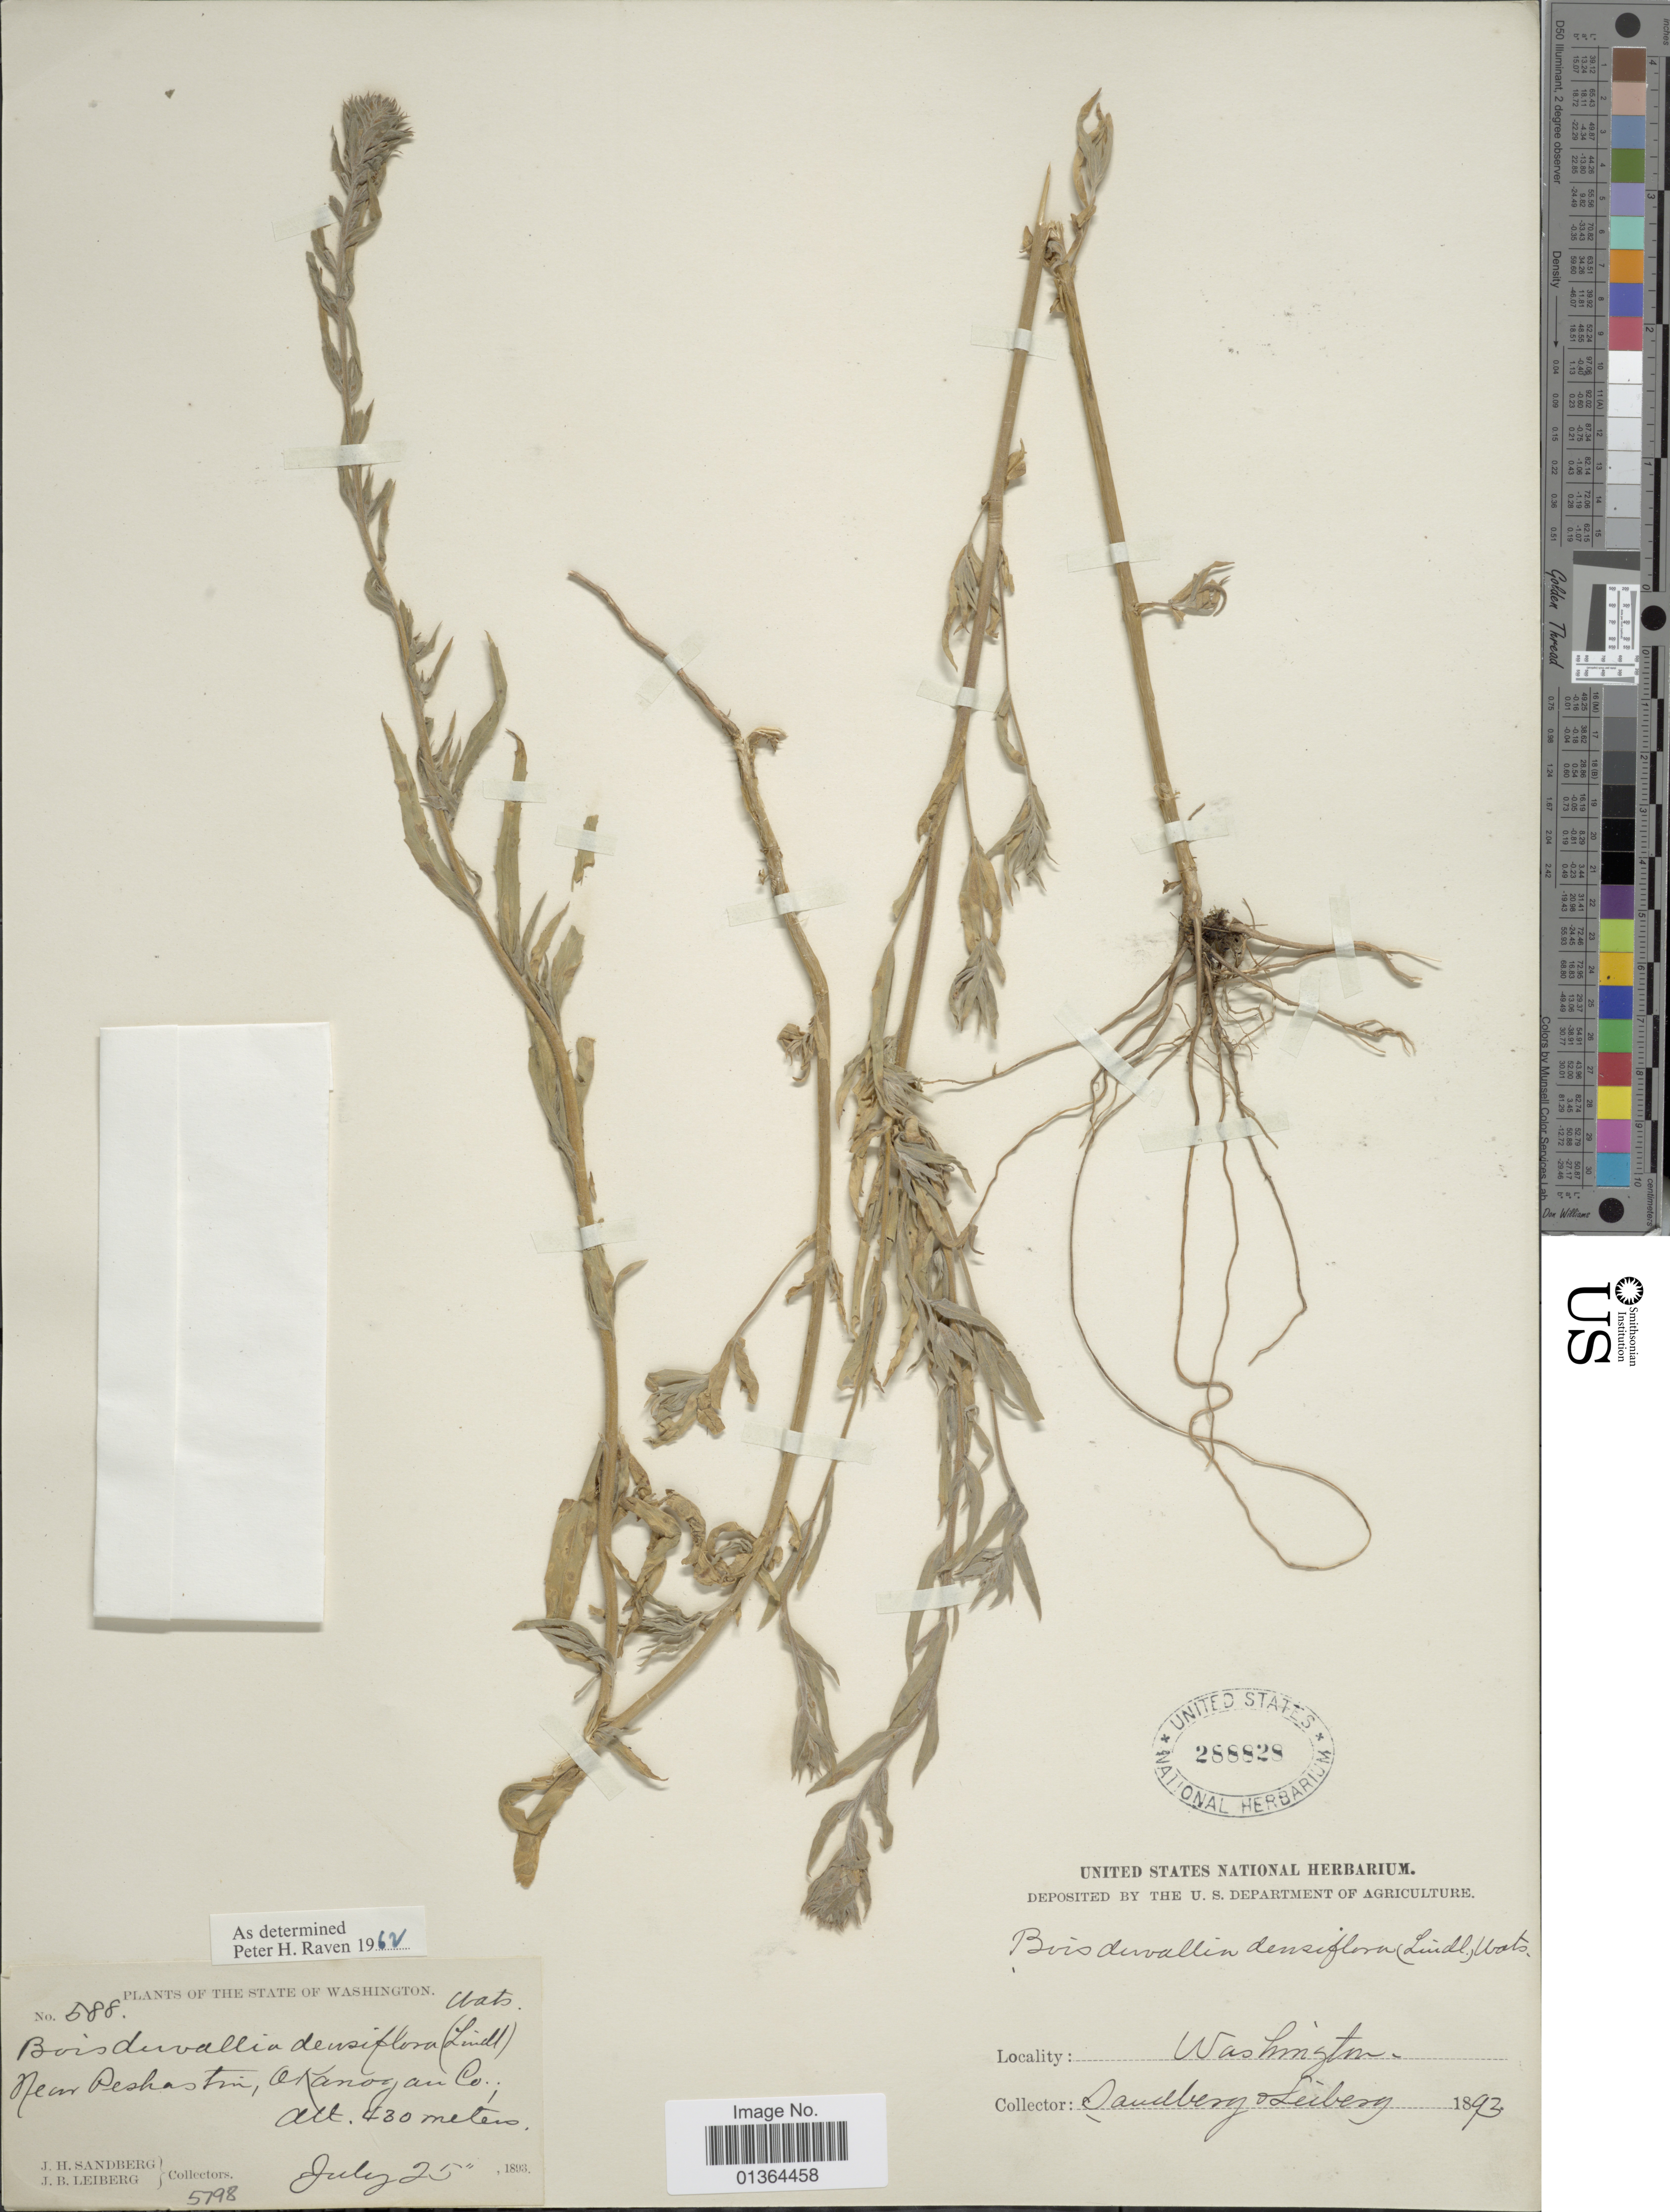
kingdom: Plantae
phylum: Tracheophyta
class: Magnoliopsida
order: Myrtales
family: Onagraceae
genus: Epilobium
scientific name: Epilobium densiflorum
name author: (Lindl.) Hoch & P.H. Raven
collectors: J. H. Sandberg & J. B. Leiberg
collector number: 588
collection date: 1893-07-25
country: United States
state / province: Washington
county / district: Okanogan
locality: Near Peshastin, Okanogan Co.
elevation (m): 430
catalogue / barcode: US 288828